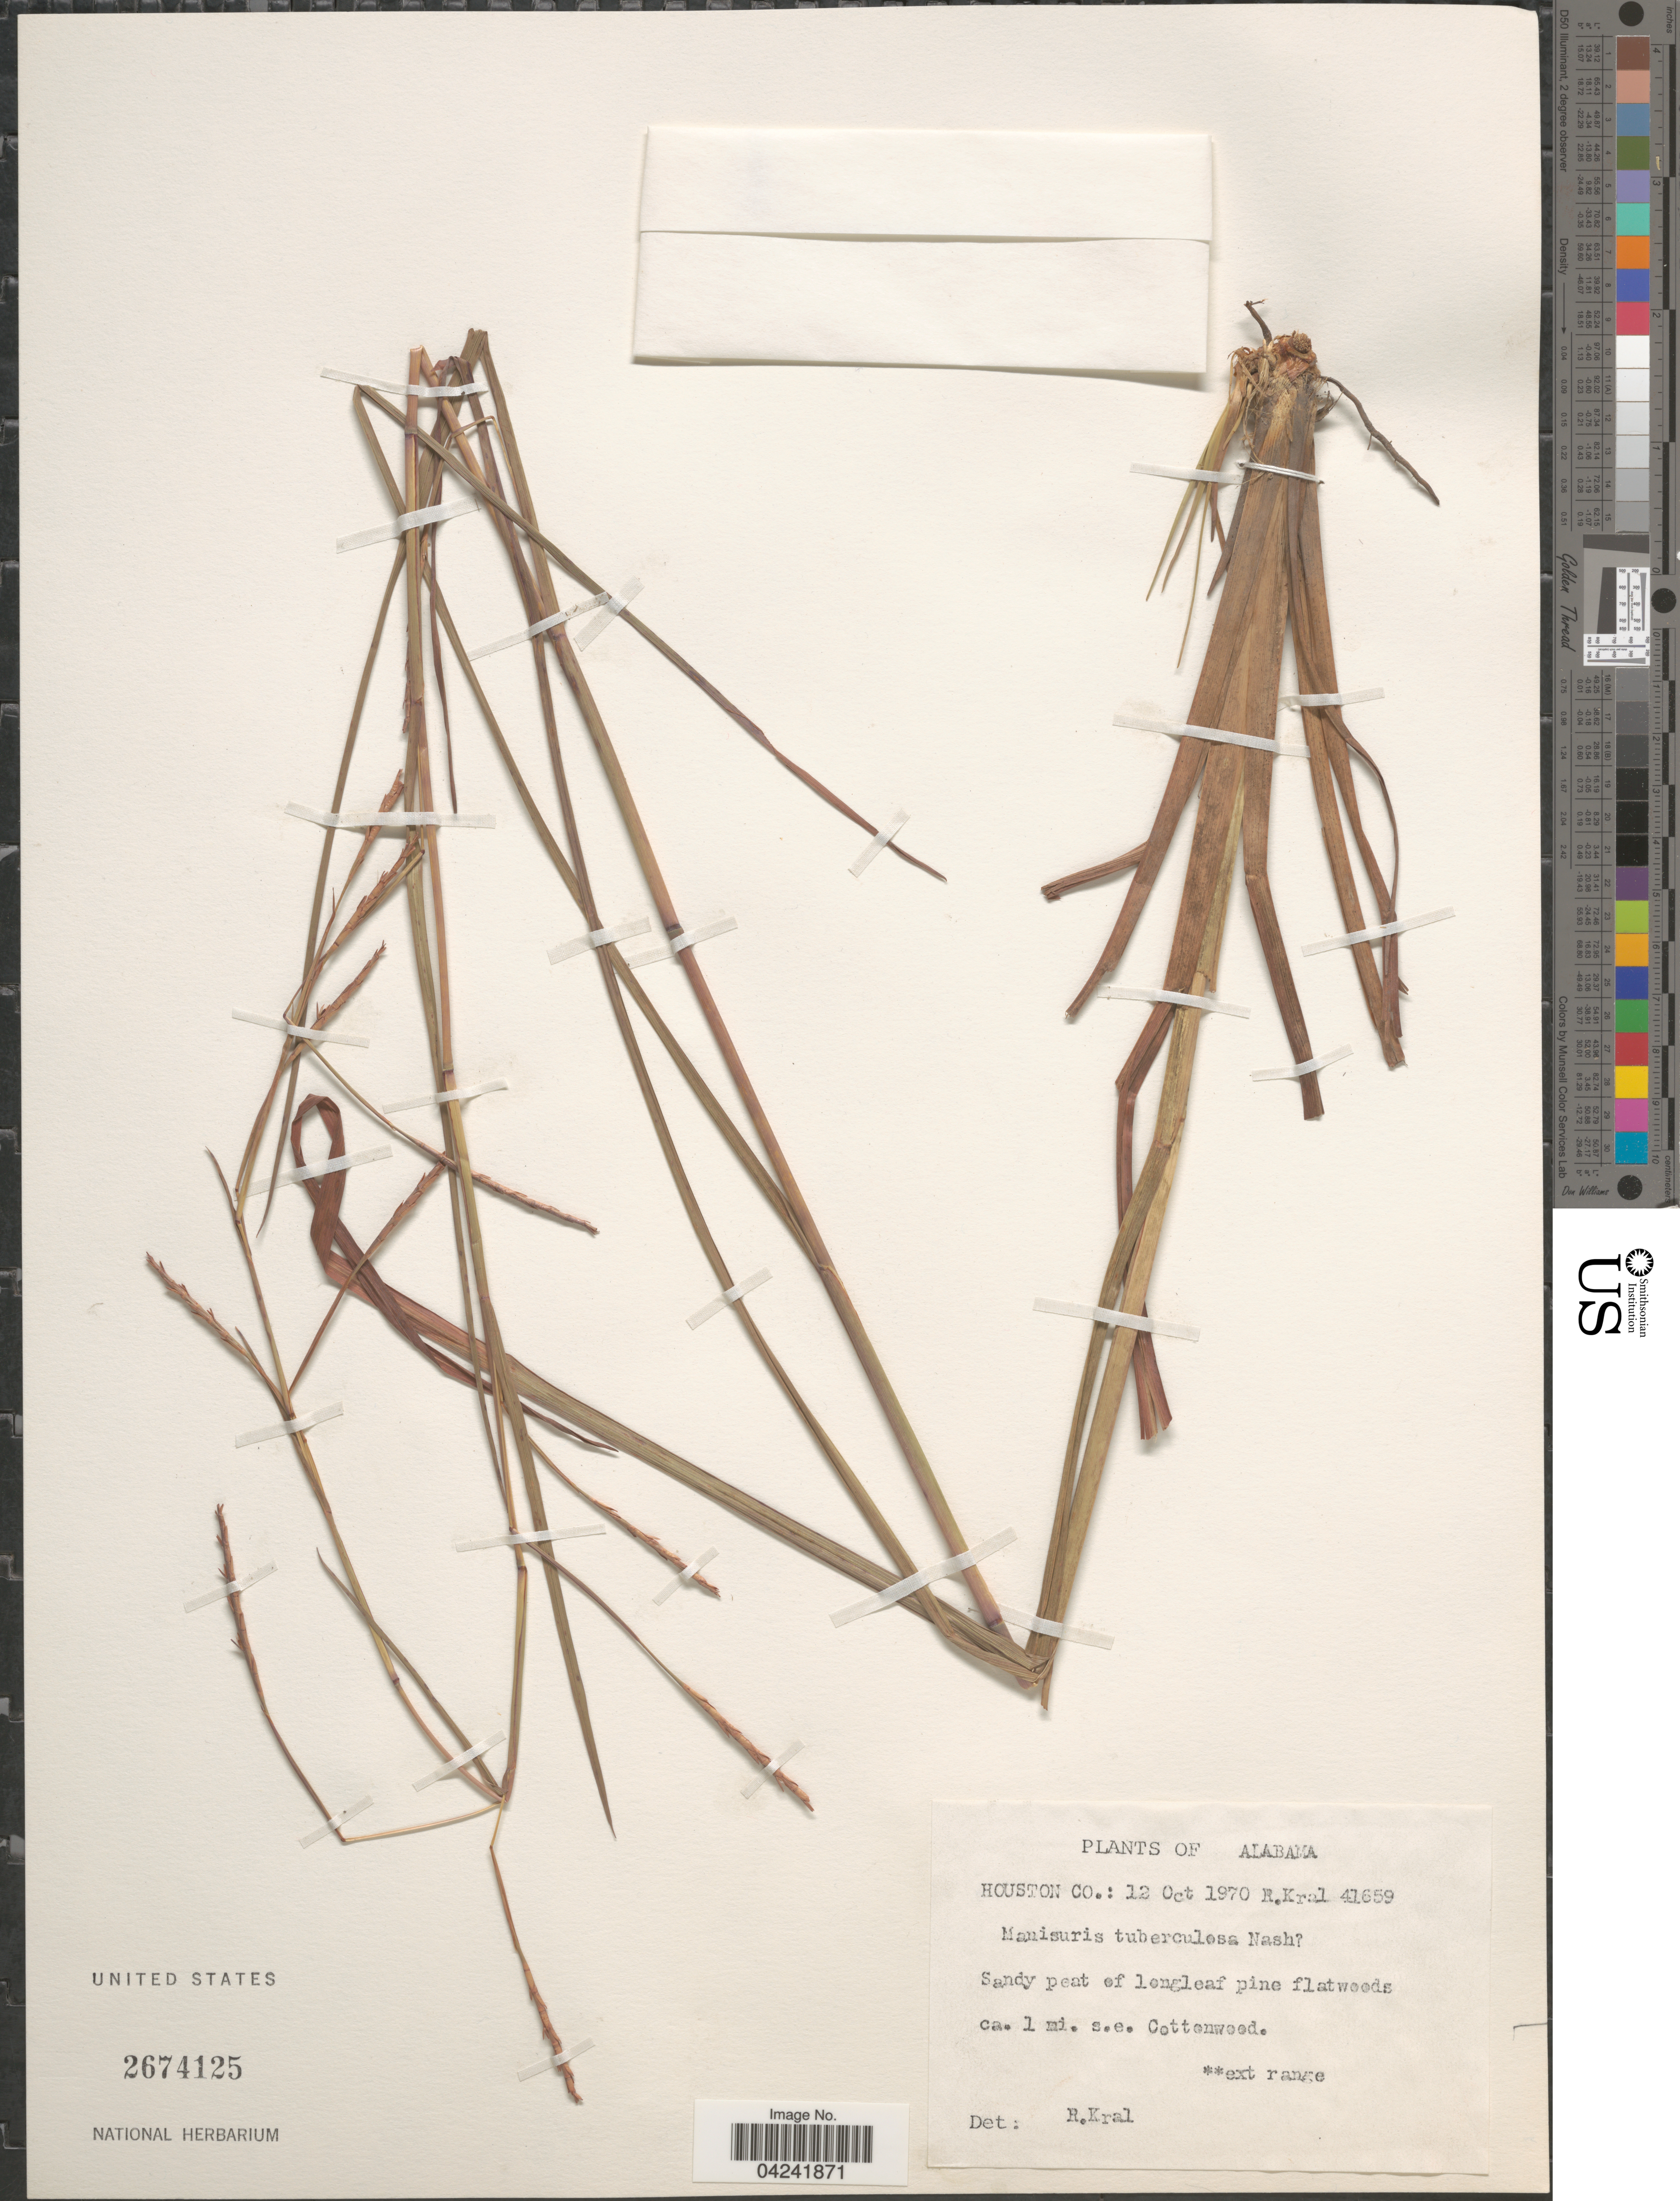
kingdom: Plantae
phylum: Tracheophyta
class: Liliopsida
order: Poales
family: Poaceae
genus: Mnesithea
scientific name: Mnesithea tuberculosa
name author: (Nash) de Koning & Sosef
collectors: R. Kral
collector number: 41659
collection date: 1970-10-12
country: United States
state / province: Alabama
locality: Houston Co. Sandy peat of longleaf pine flatwoods ca. 1 mi. s.e. Cottonwood.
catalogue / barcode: US 2674125